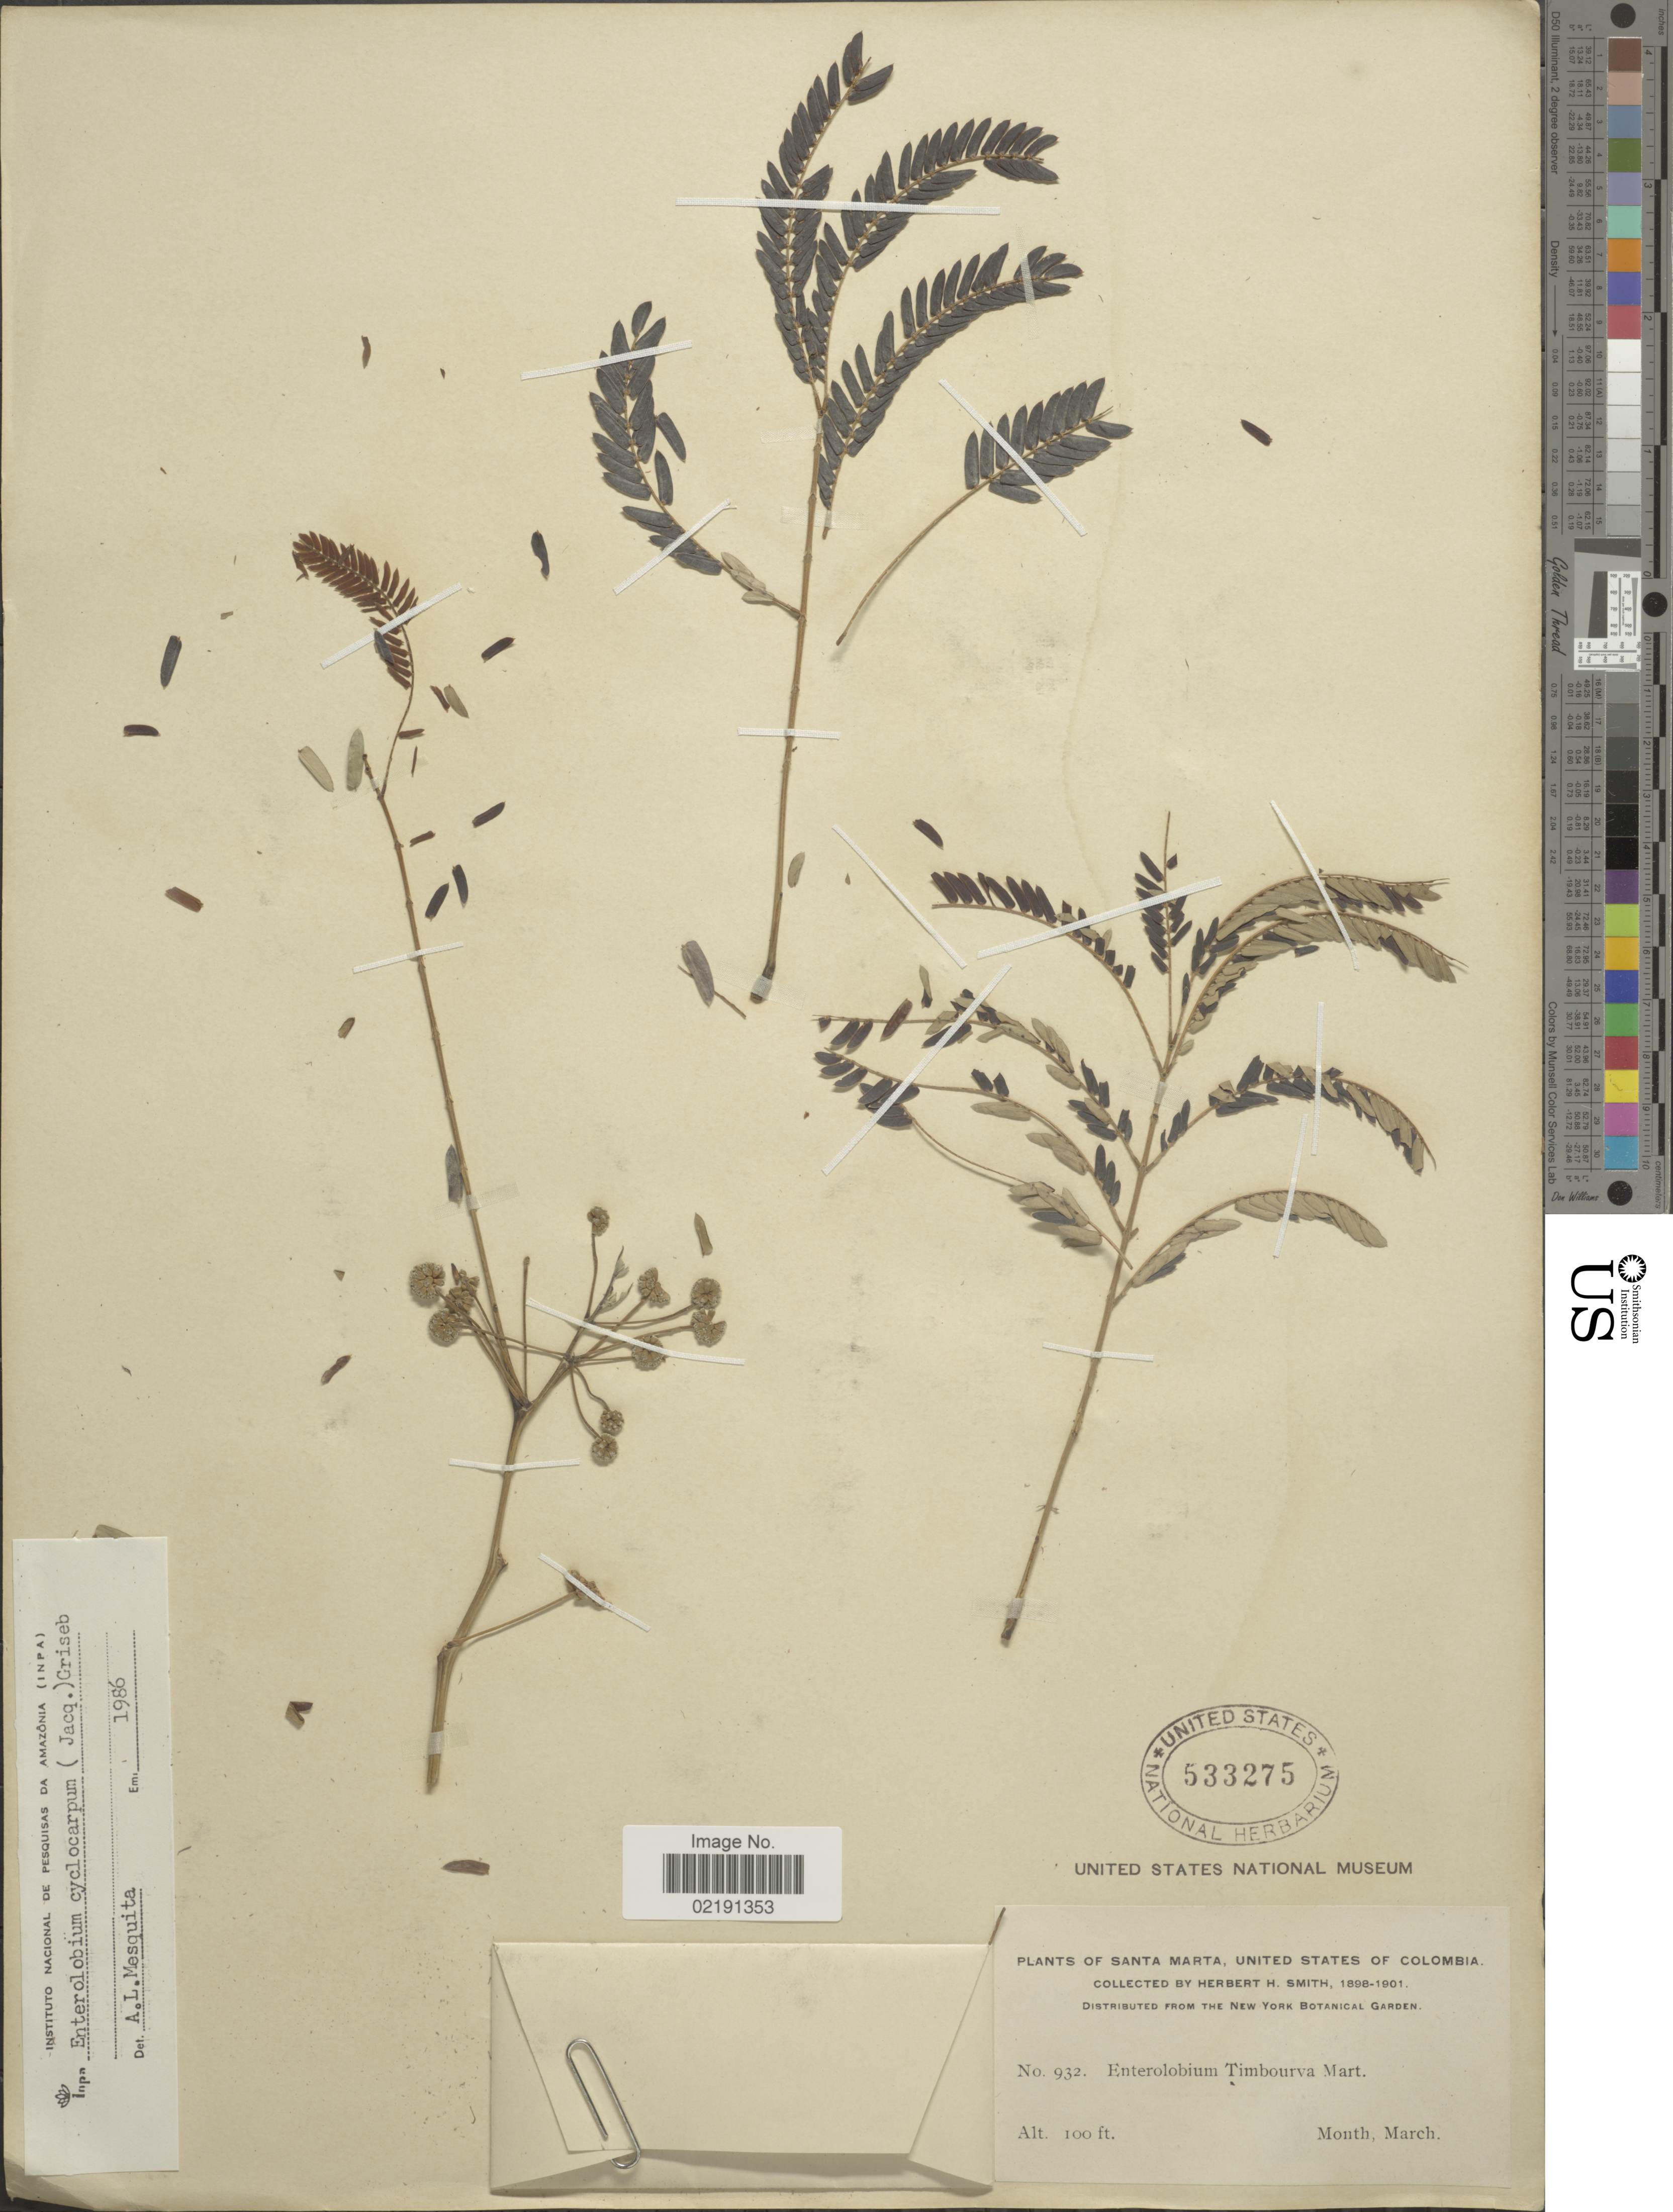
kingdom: Plantae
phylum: Tracheophyta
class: Magnoliopsida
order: Fabales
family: Fabaceae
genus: Enterolobium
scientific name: Enterolobium cyclocarpum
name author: (Jacq.) Griseb.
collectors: Herbert H. Smith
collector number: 932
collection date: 1898-03/1901-03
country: Colombia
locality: Santa Marta, United States of Colombia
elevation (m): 30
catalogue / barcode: US 533275